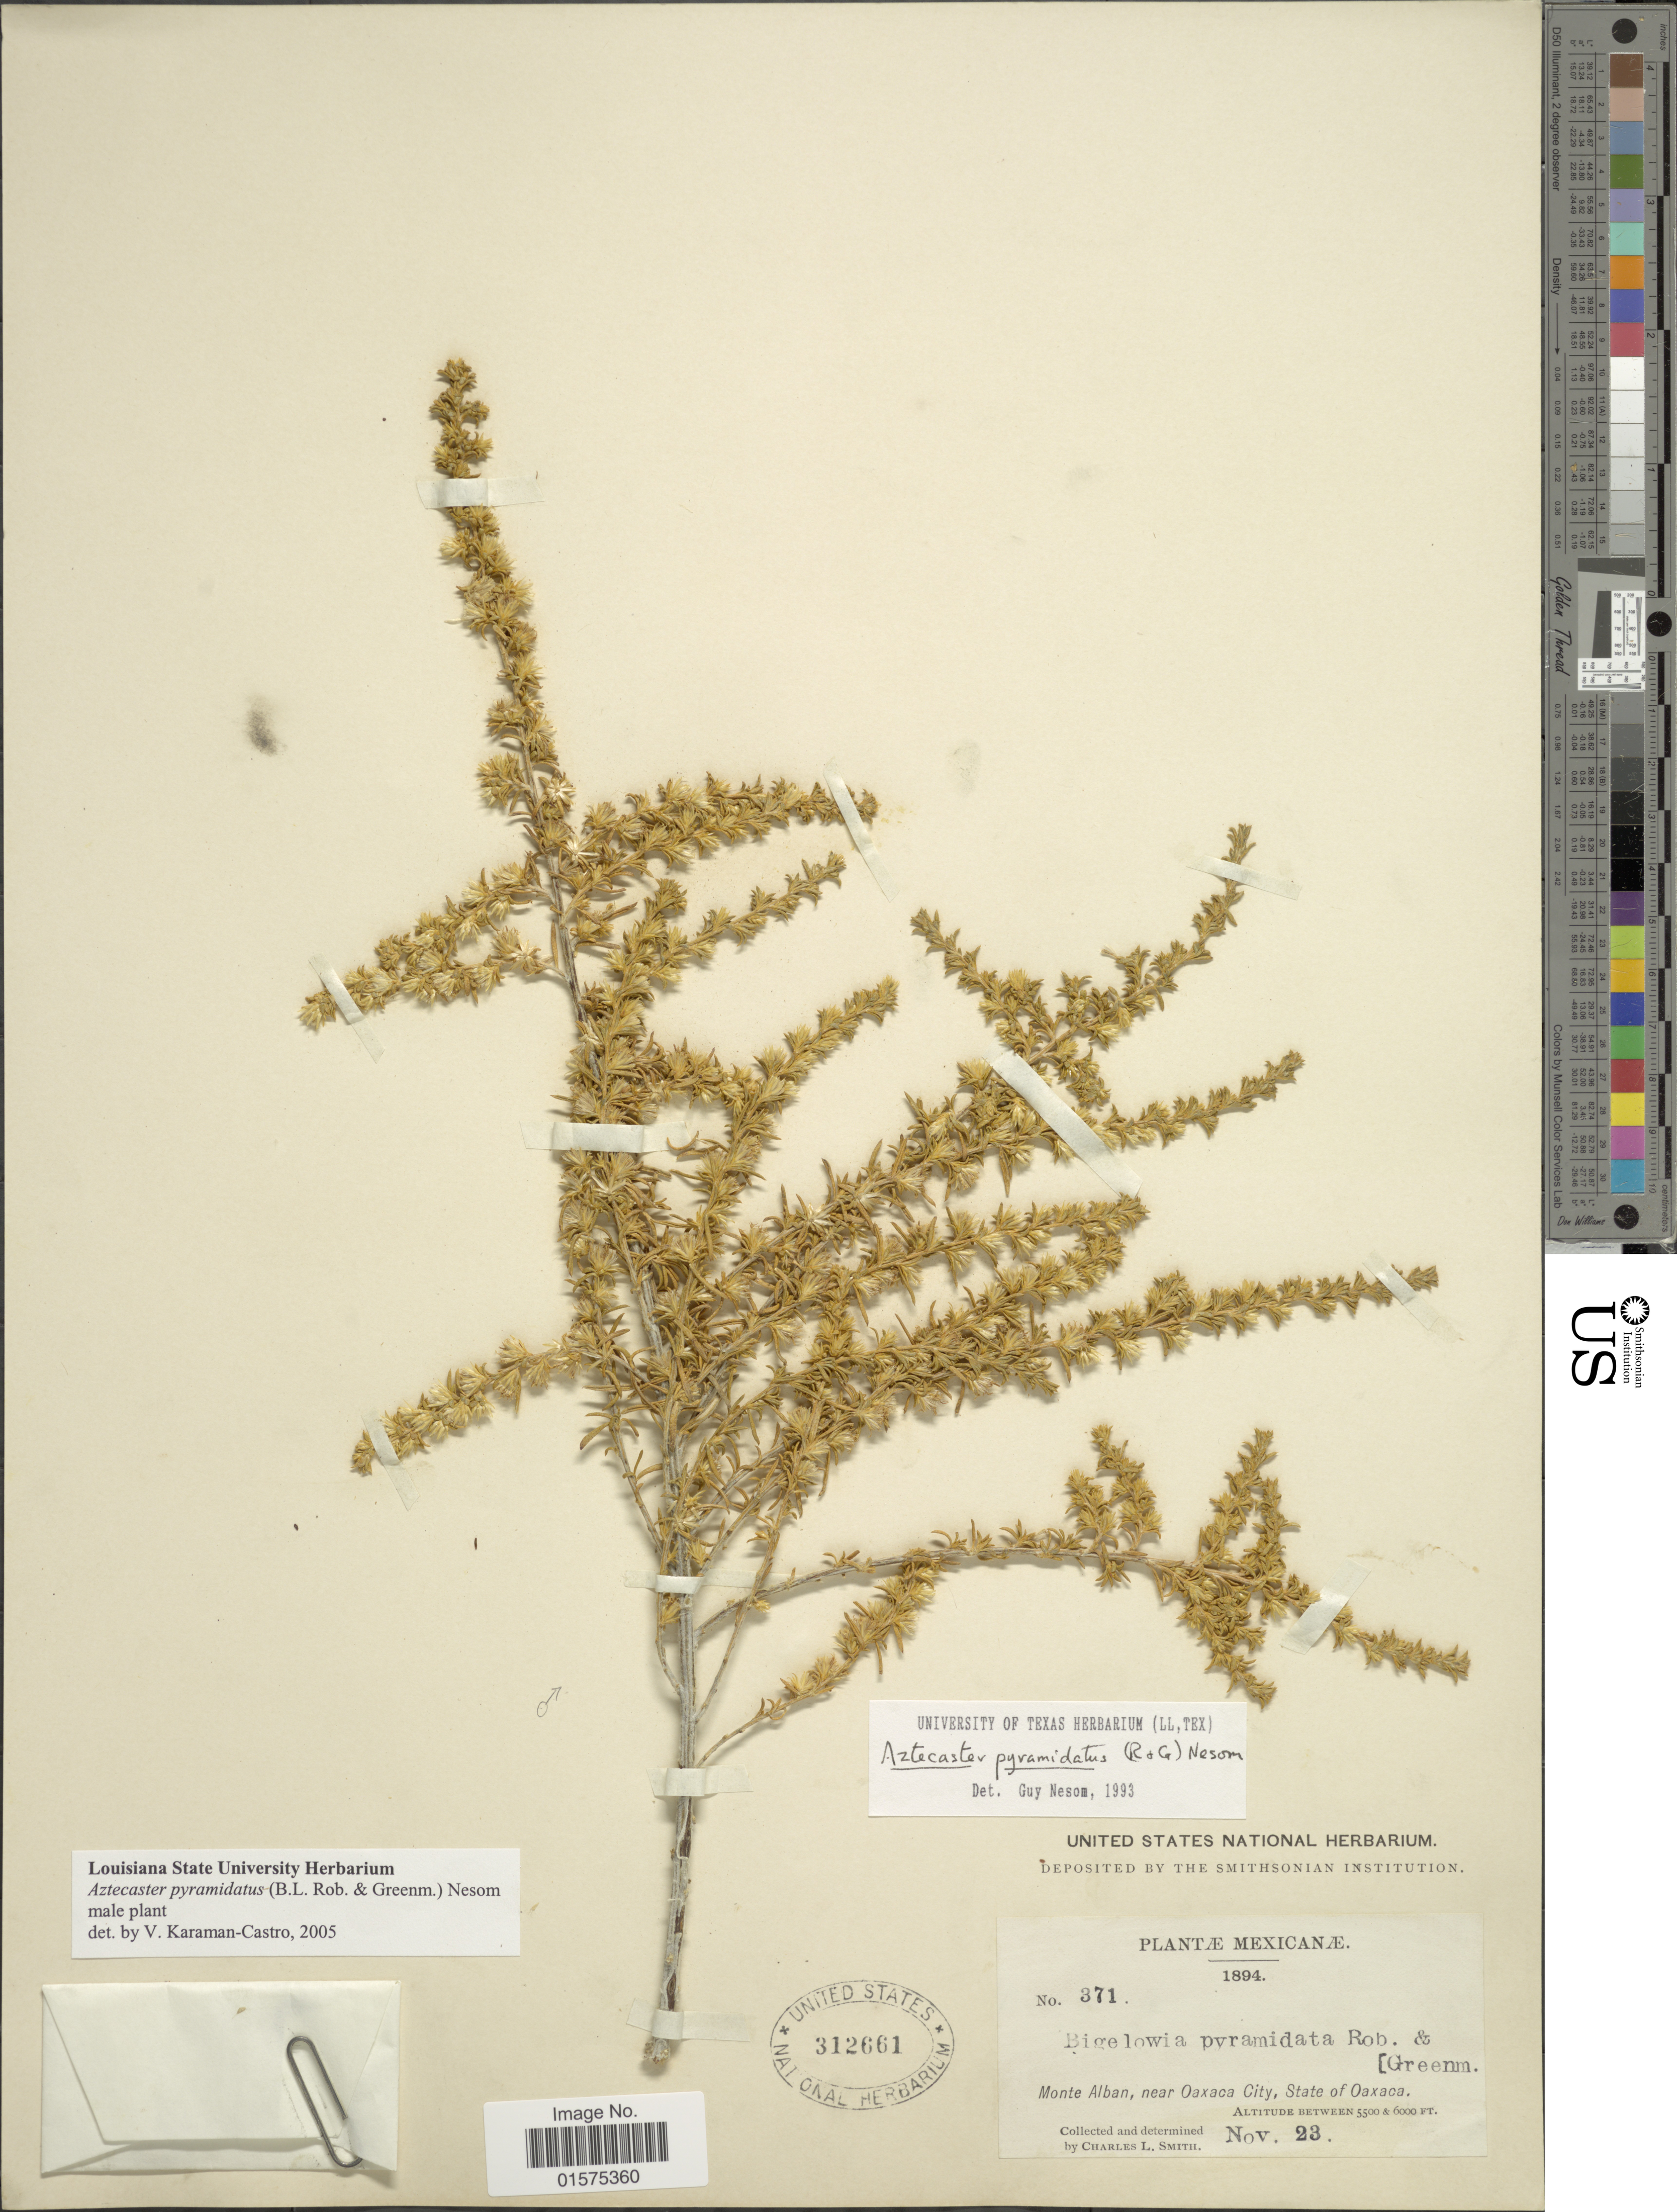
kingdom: Plantae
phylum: Tracheophyta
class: Magnoliopsida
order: Asterales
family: Asteraceae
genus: Aztecaster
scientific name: Aztecaster pyramidatus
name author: (B.L. Rob. & Greenm.) G.L. Nesom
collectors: C. L. Smith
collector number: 371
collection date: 1894-11-23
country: Mexico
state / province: Oaxaca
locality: Monte Alban, near Oaxaca City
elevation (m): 1676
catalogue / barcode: US 312661